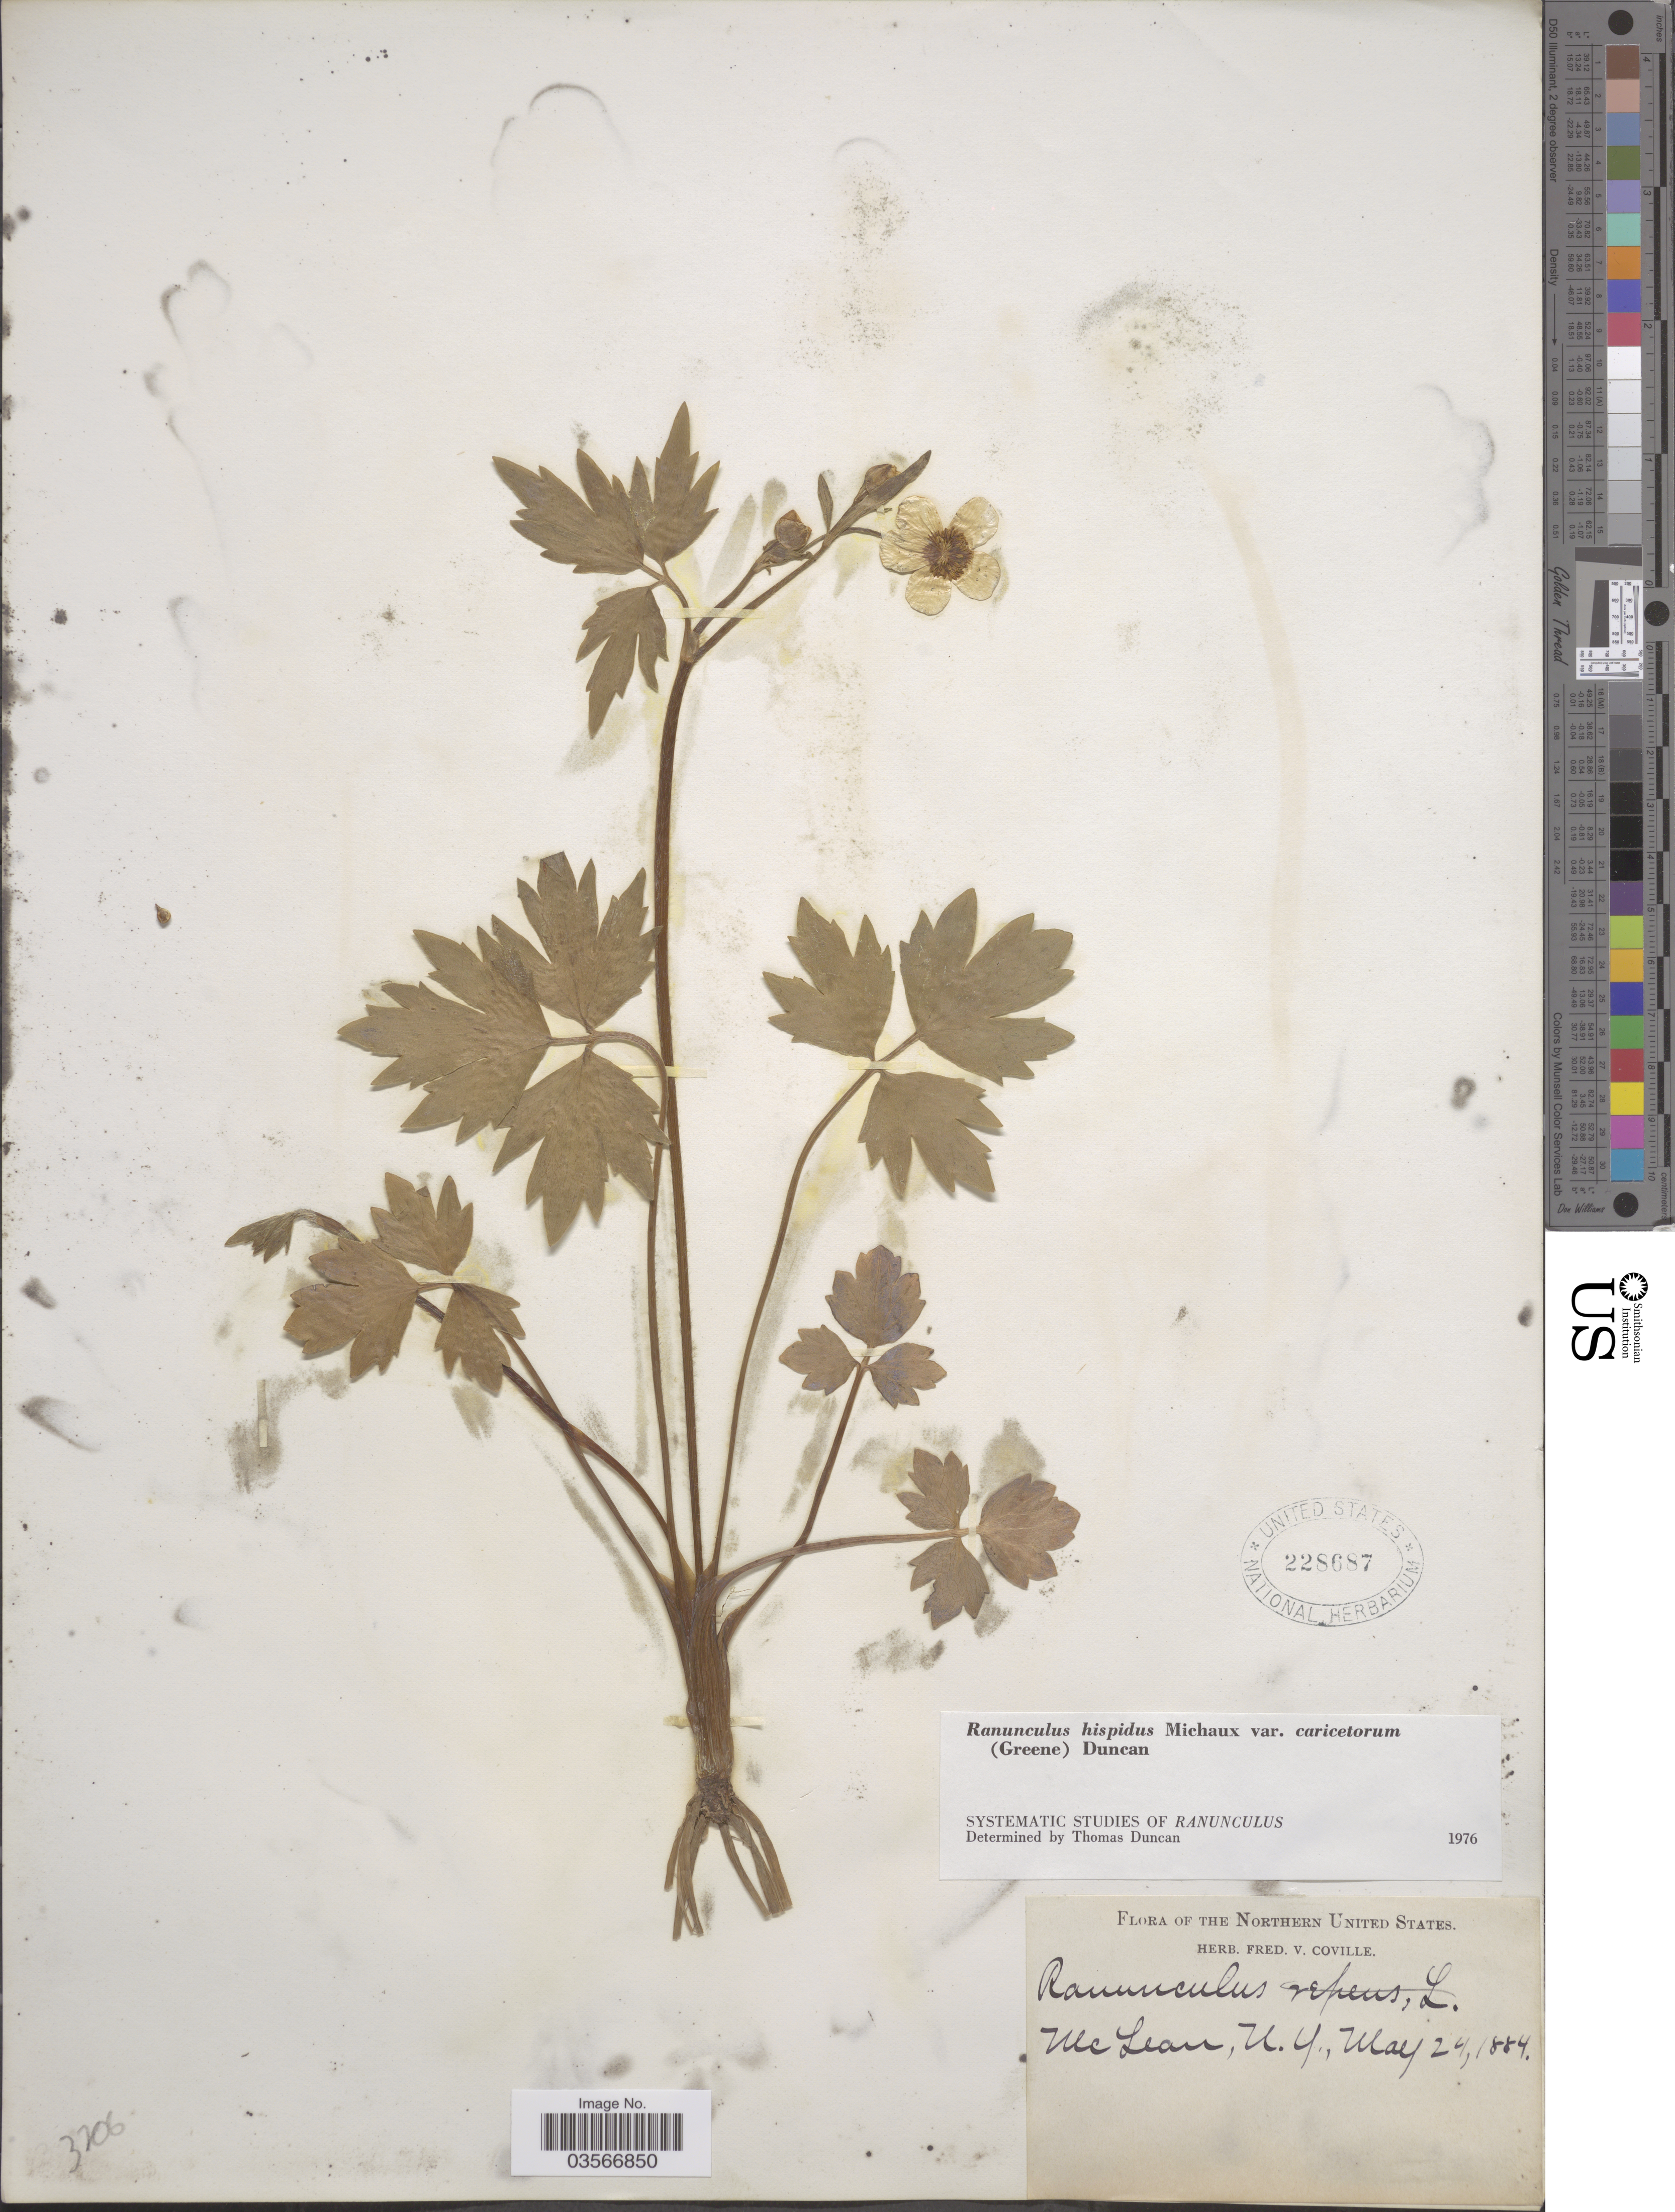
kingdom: Plantae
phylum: Tracheophyta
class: Magnoliopsida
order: Ranunculales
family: Ranunculaceae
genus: Ranunculus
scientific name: Ranunculus hispidus var. caricetorum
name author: Michx.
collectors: ex herb. Fred. V. Coville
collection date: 1884-05-24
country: United States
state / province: New York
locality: The Northern United States. McLean.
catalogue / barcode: US 228687